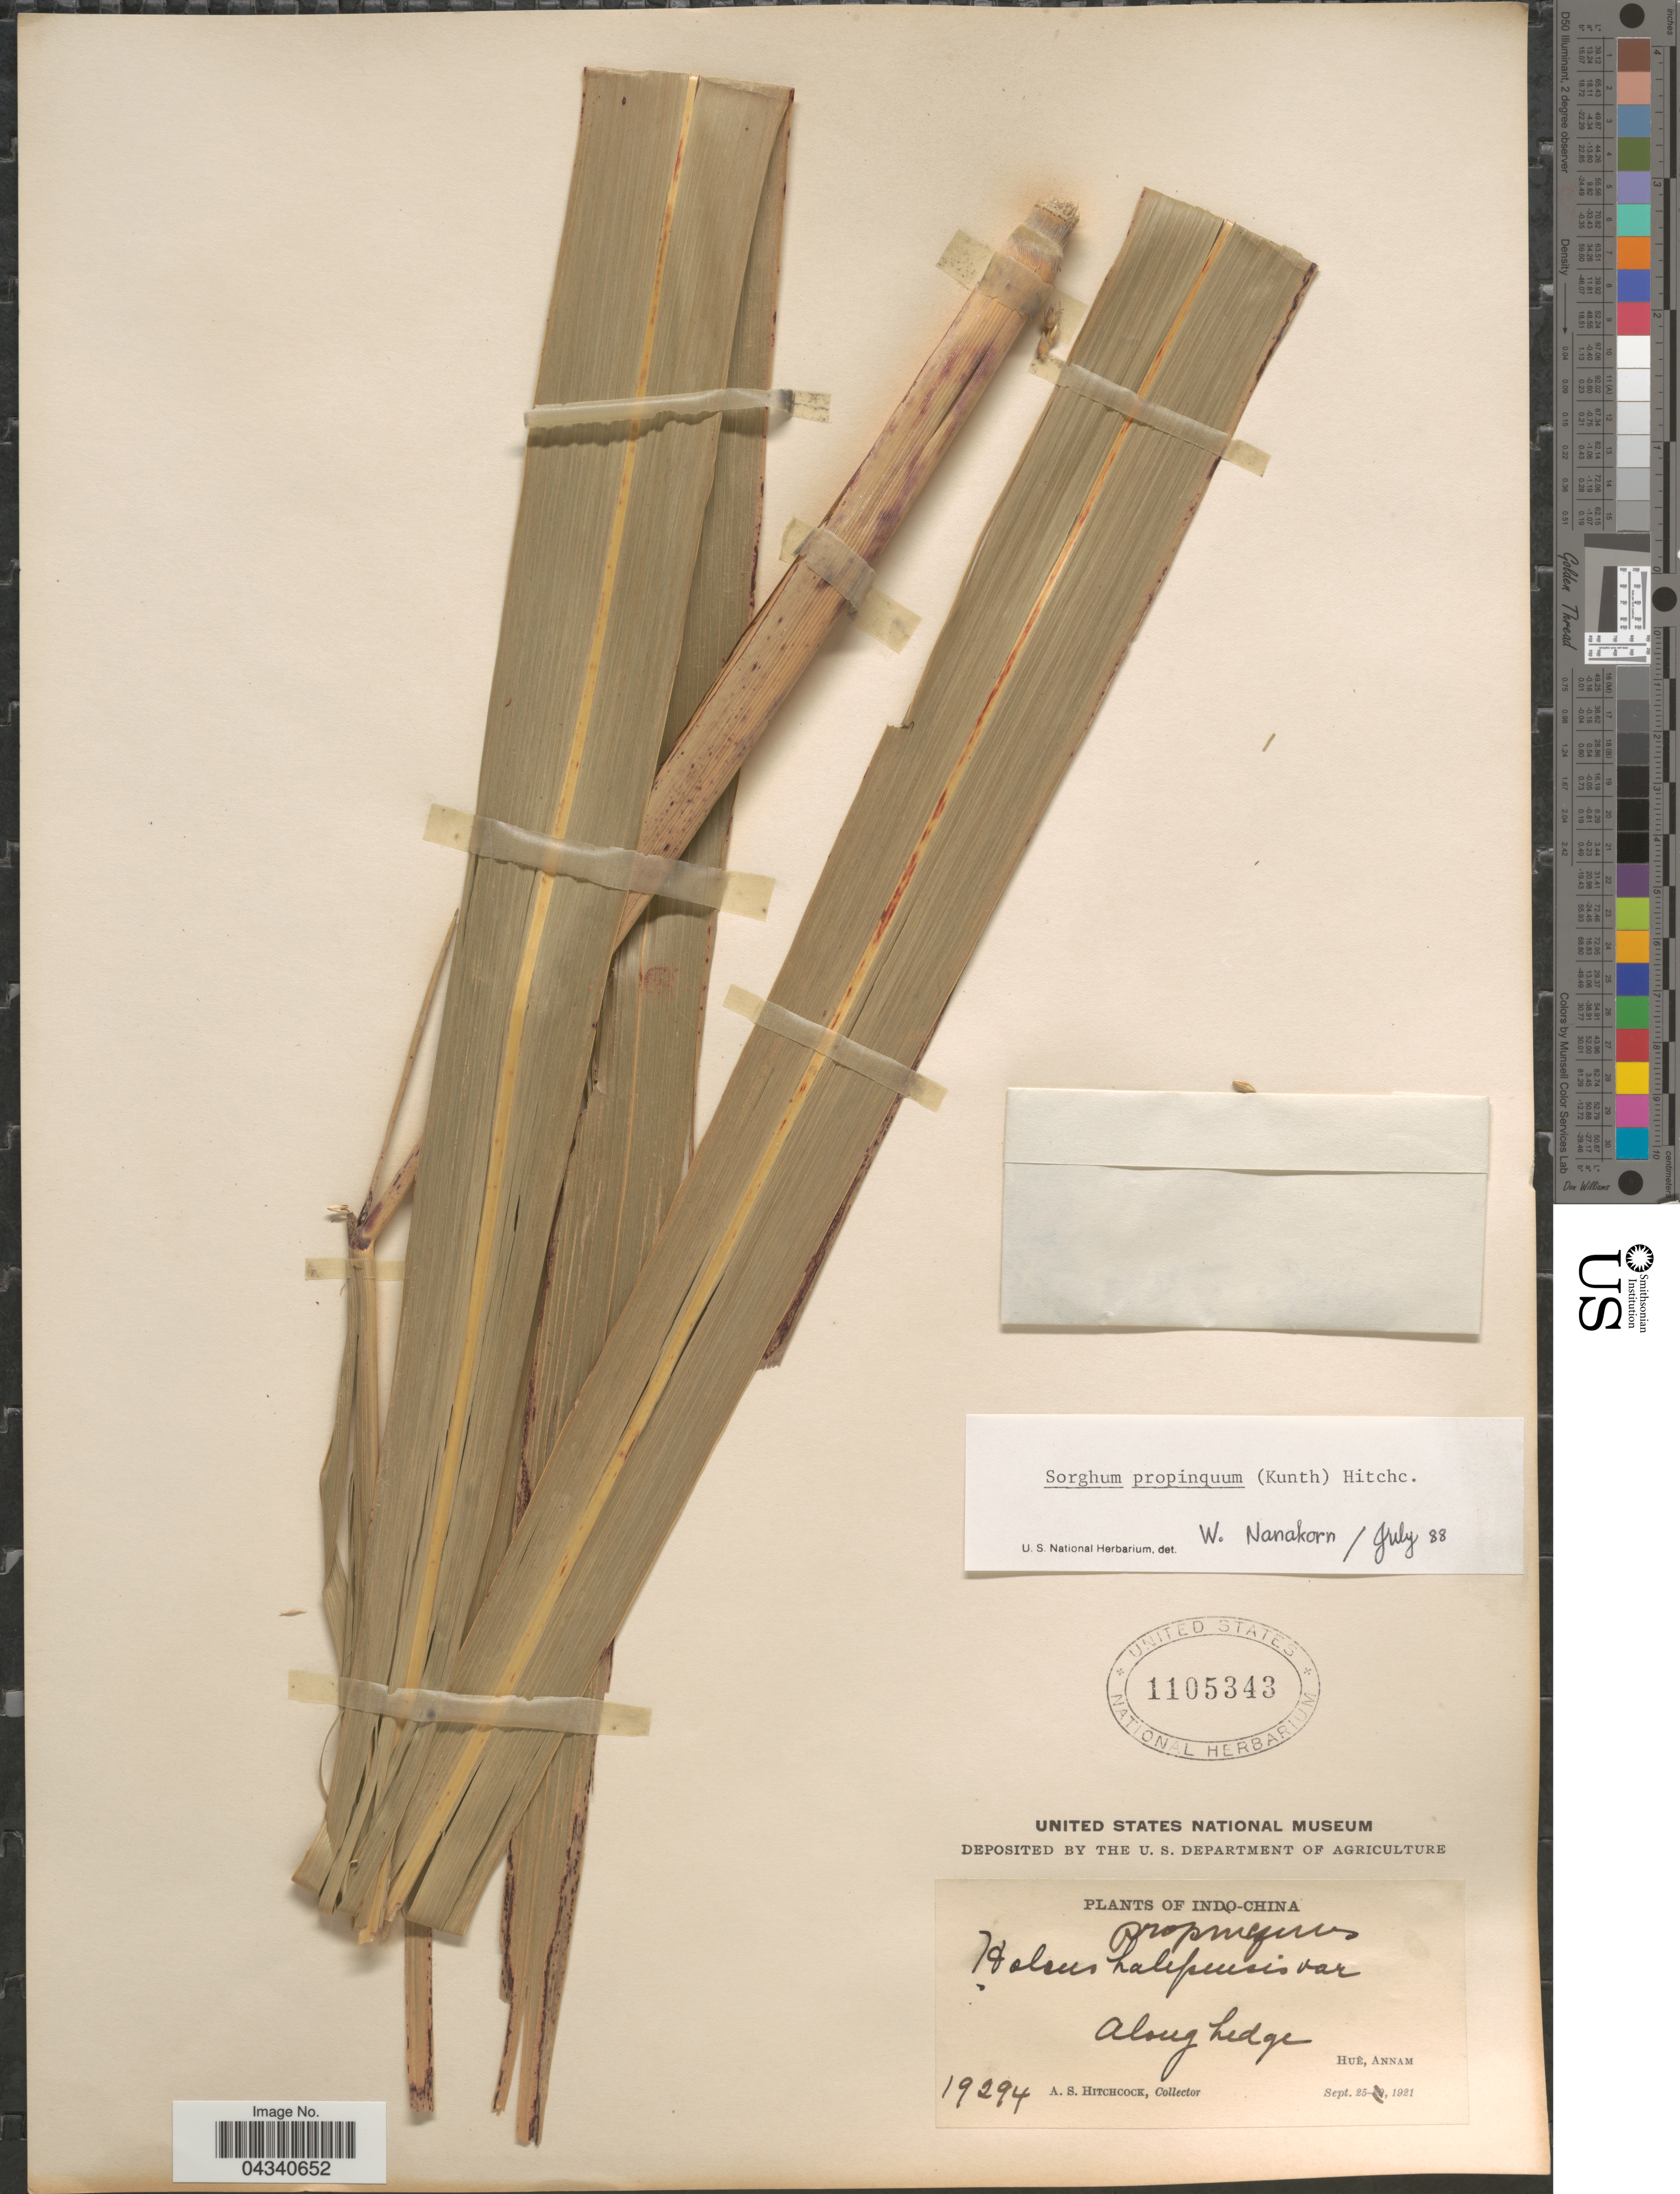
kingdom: Plantae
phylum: Tracheophyta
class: Liliopsida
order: Poales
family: Poaceae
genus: Sorghum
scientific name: Sorghum propinquum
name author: (Kunth) Hitchc.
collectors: A. S. Hitchcock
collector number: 19294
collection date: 1921-09-25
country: Vietnam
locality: Huê, Annam.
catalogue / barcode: US 1105343